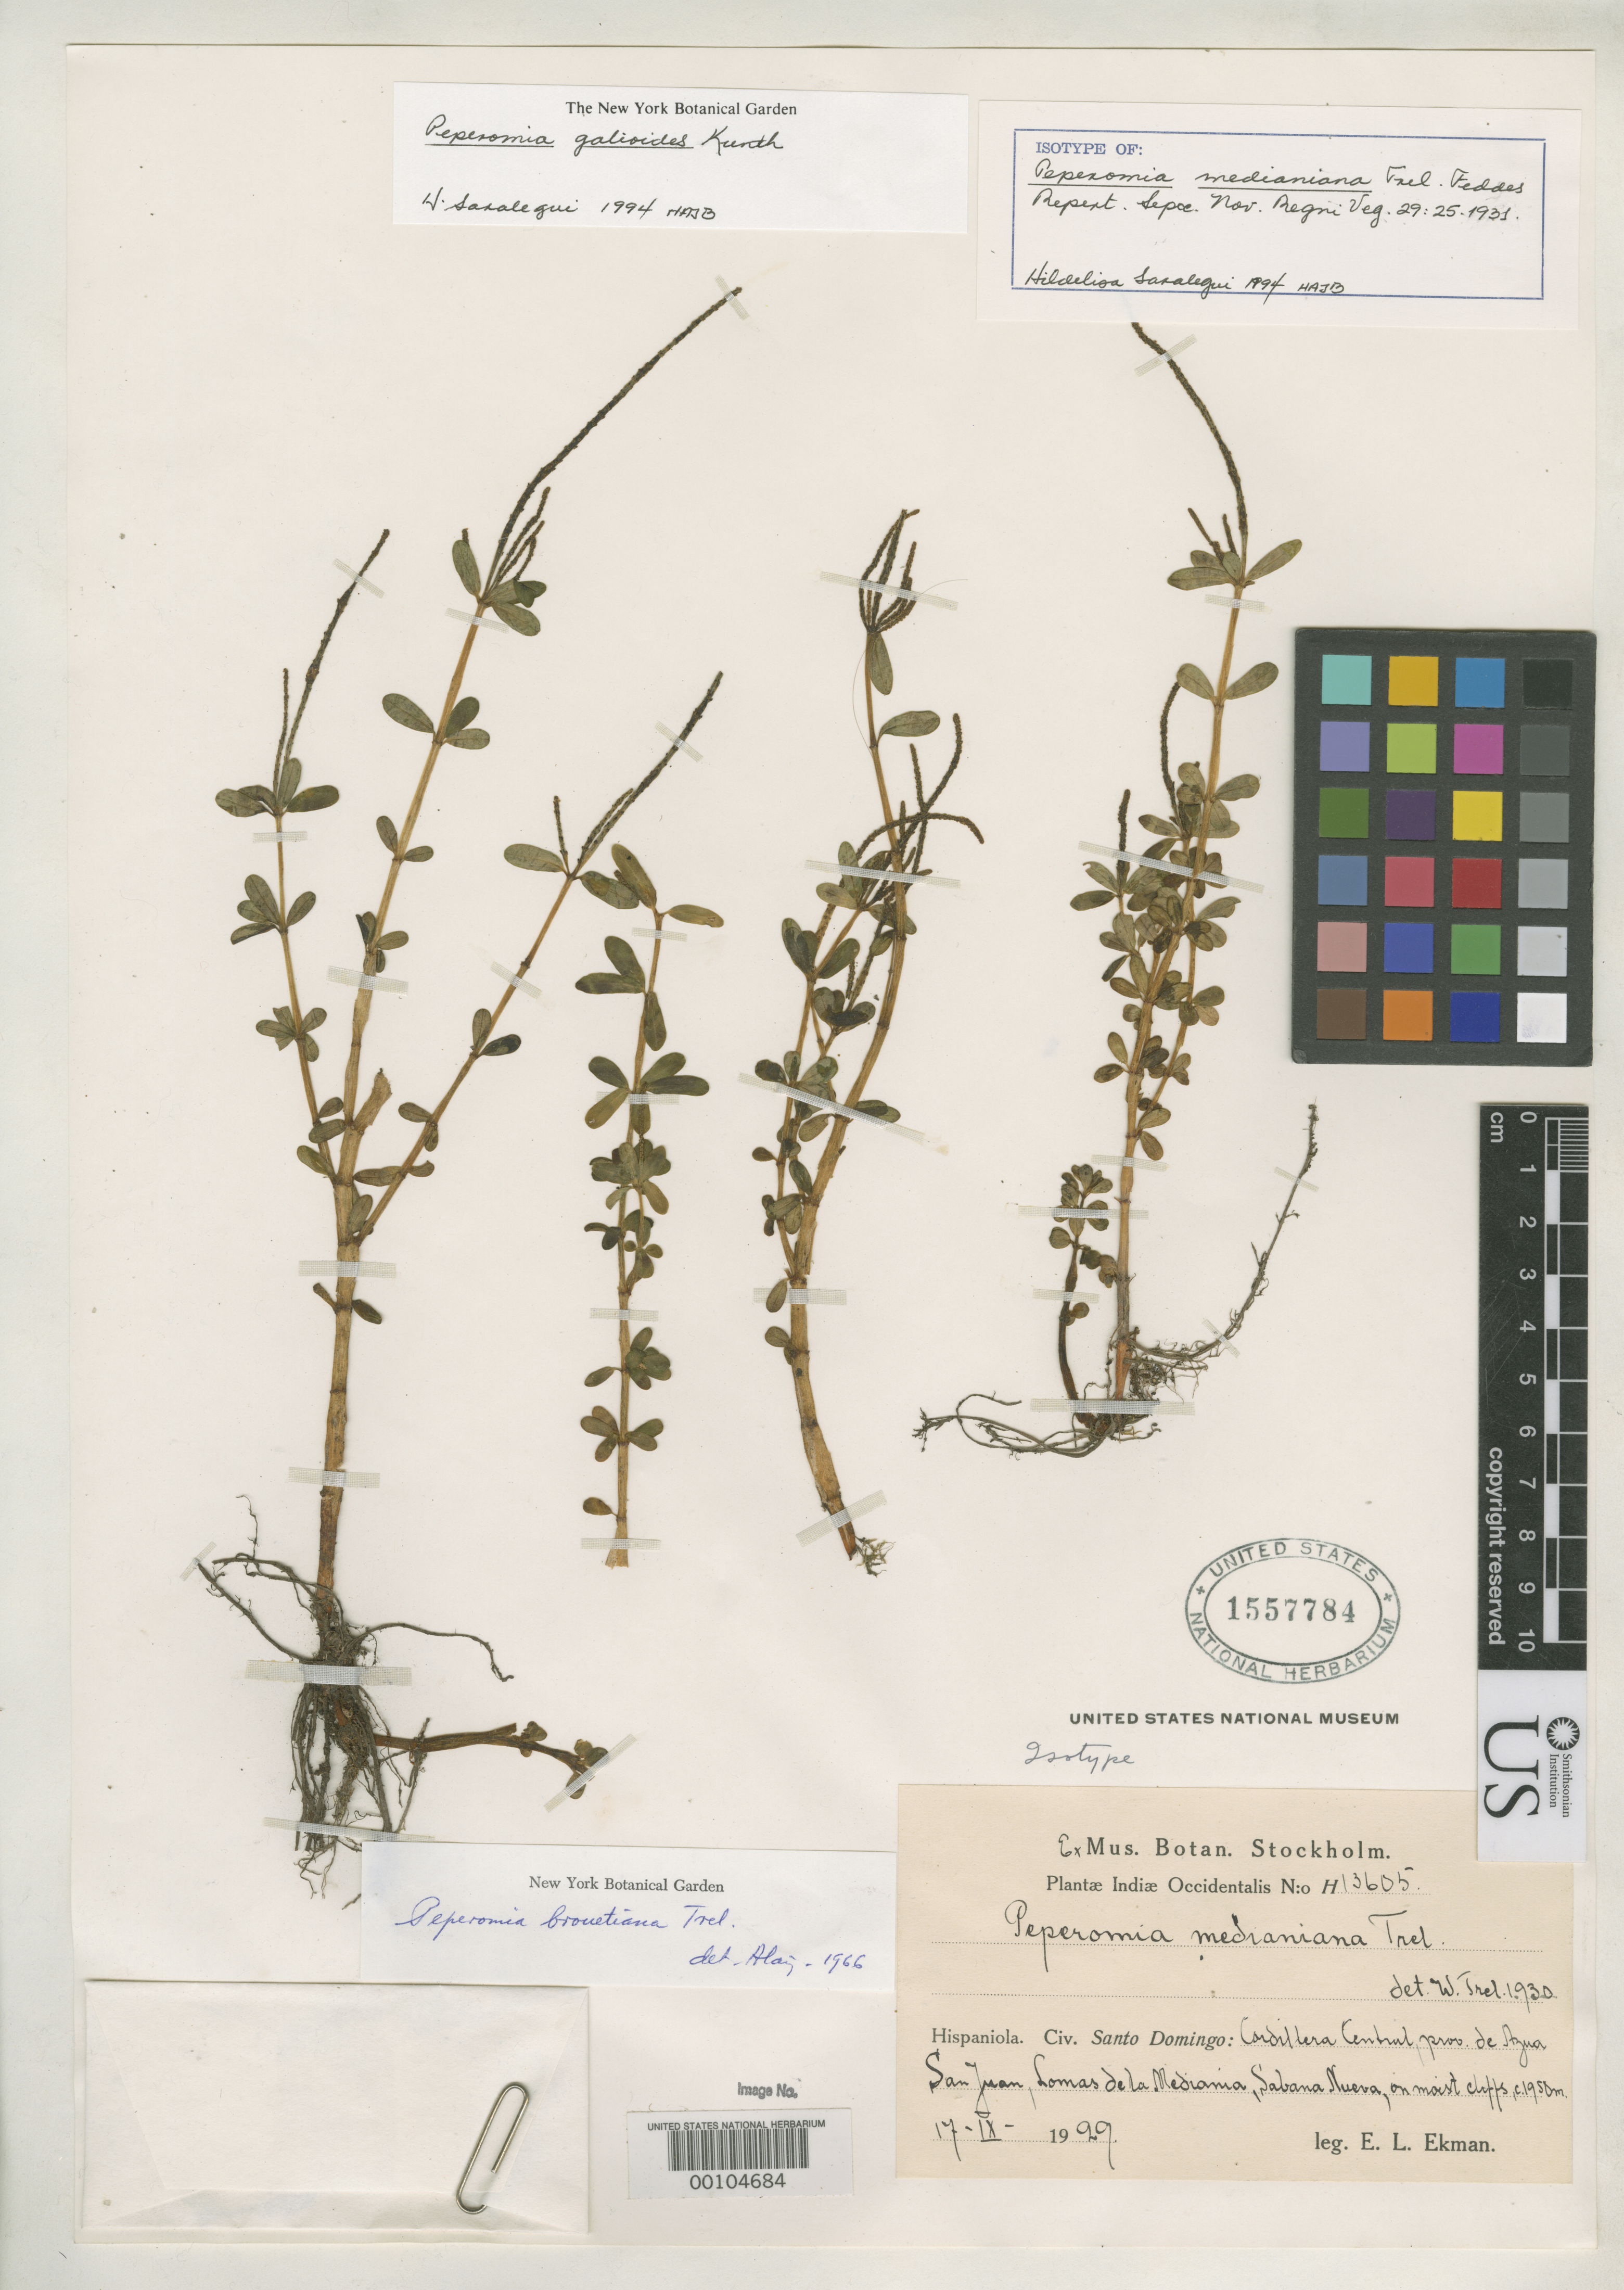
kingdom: Plantae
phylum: Tracheophyta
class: Magnoliopsida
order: Piperales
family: Piperaceae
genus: Peperomia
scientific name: Peperomia medianiana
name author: Trel.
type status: Isotype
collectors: E. L. Ekman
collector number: H 13605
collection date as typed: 17 Sep 1929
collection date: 1929-09-17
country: Dominican Republic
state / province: Azua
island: Hispaniola Island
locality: San Juan, Lomas de La Mediania, Sabana Nueva.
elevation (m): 1950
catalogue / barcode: US 1557784